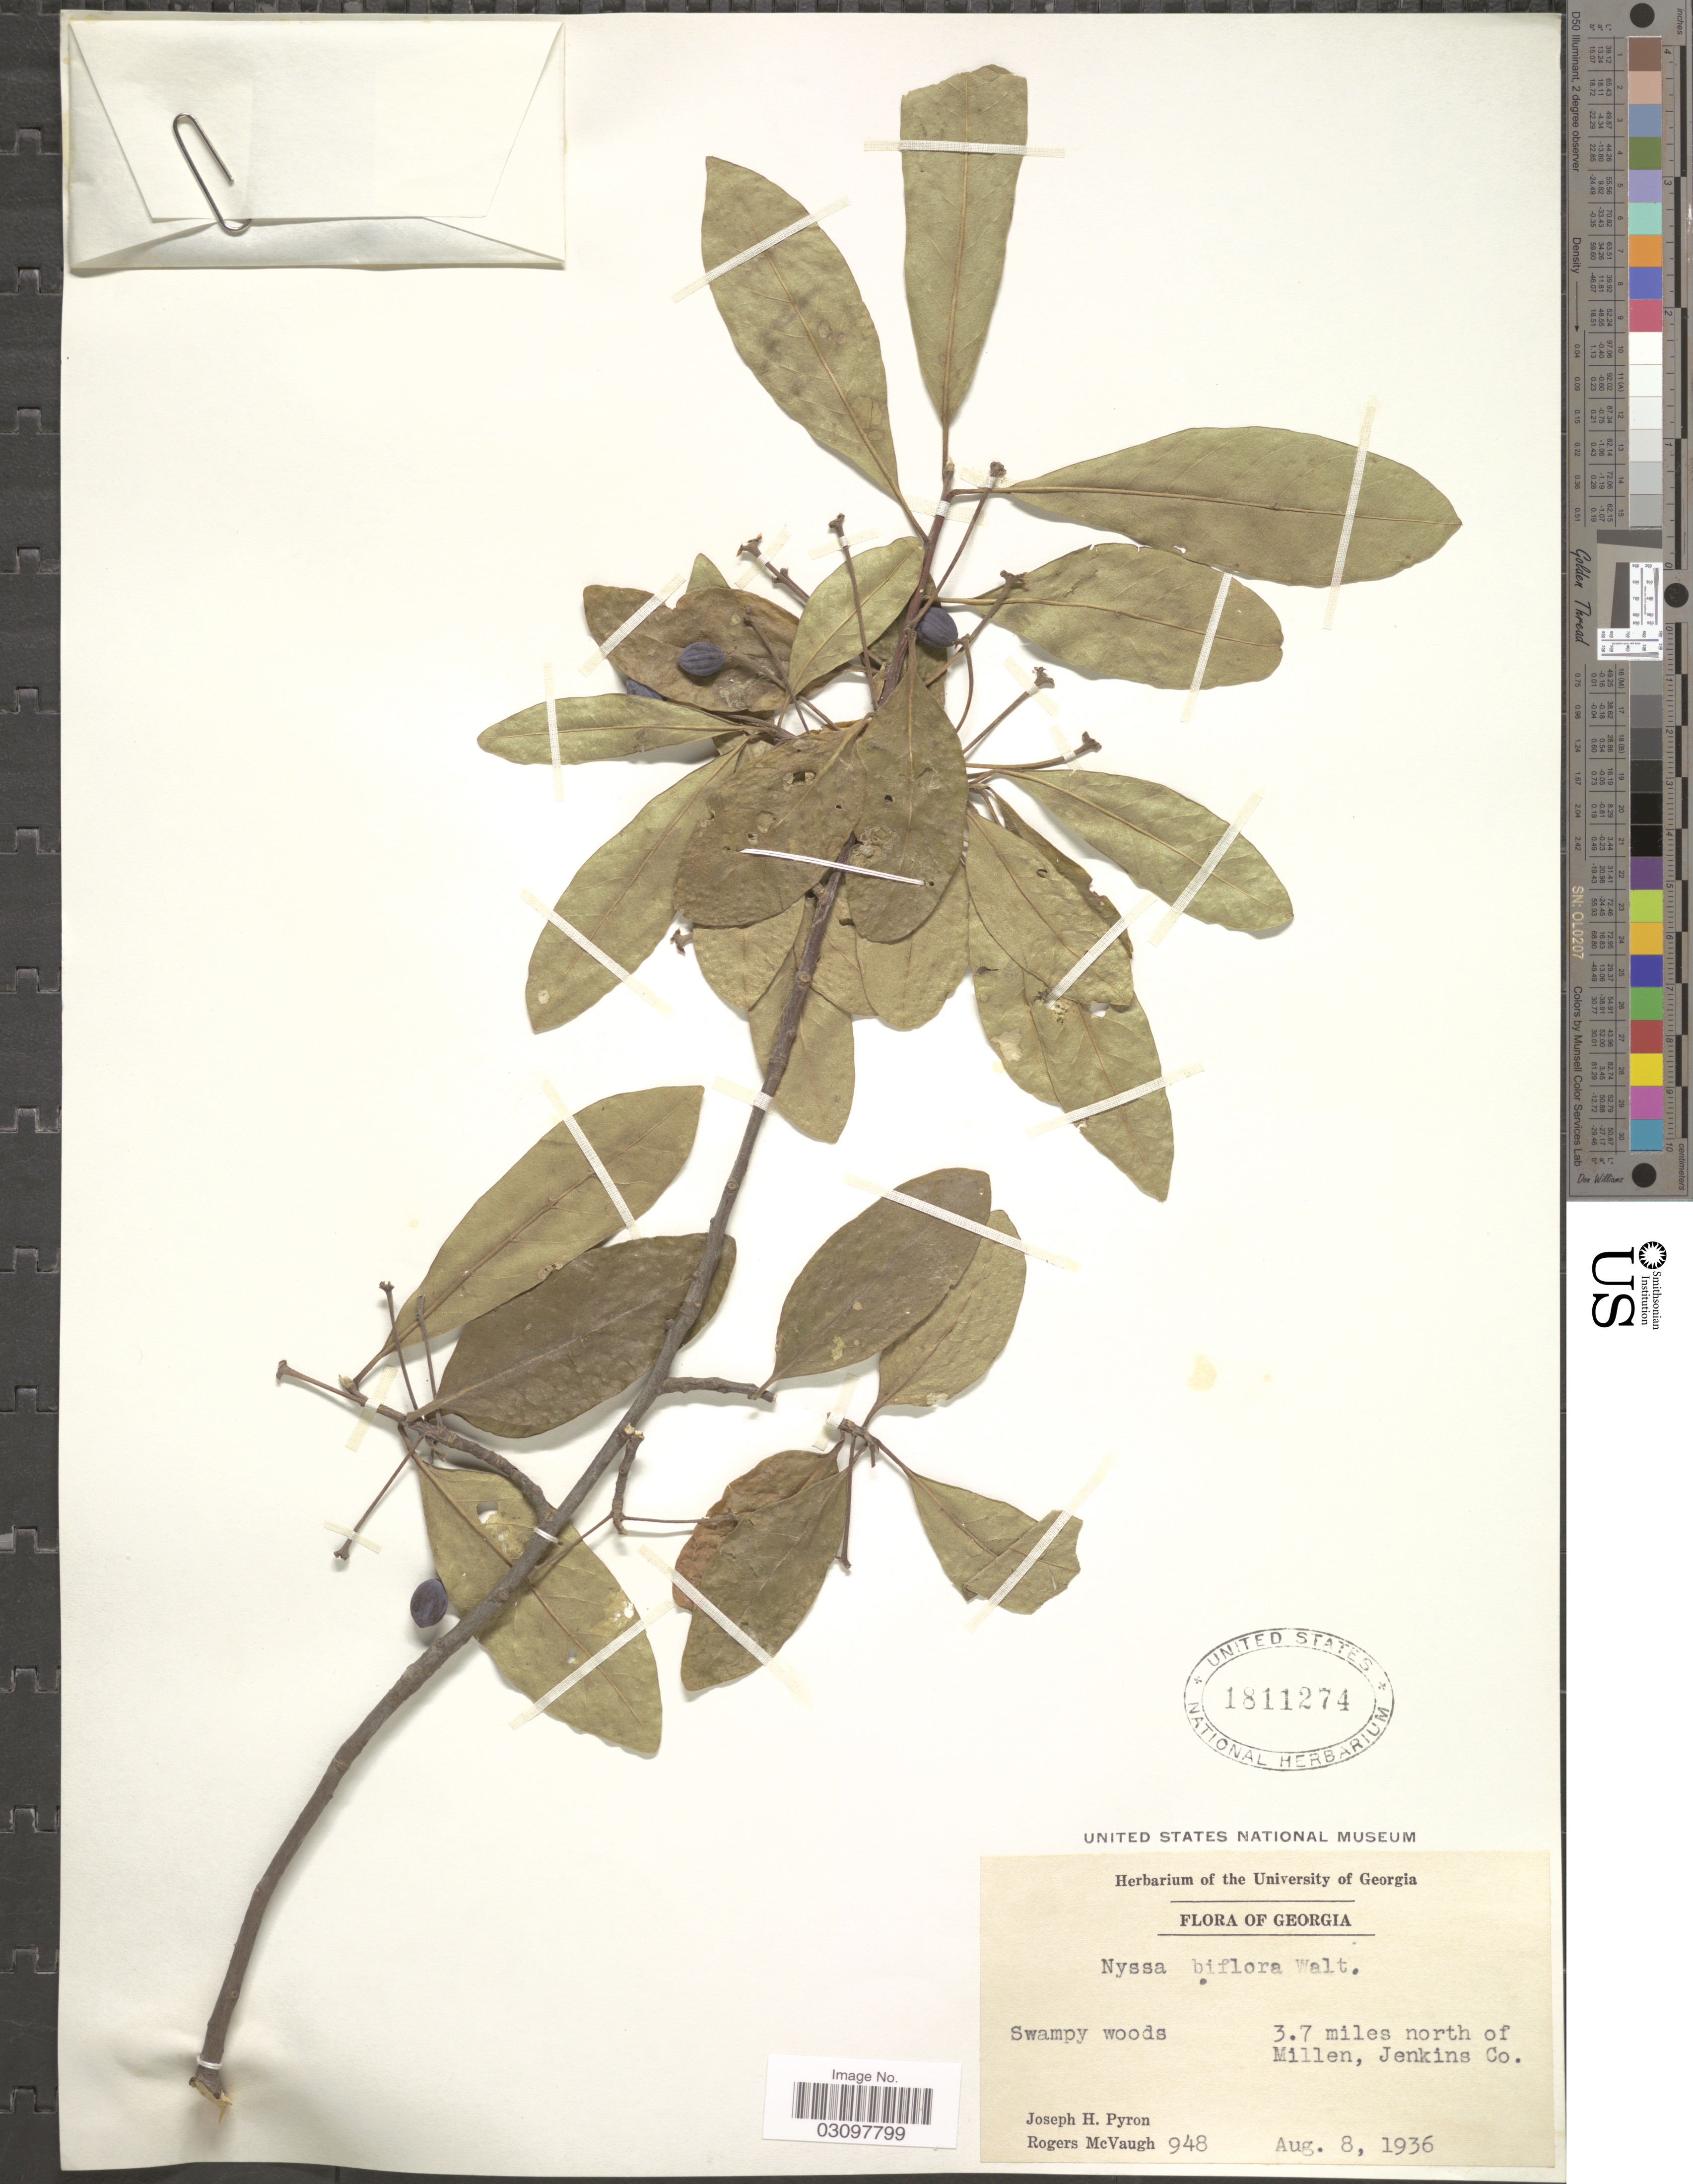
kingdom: Plantae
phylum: Tracheophyta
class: Magnoliopsida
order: Cornales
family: Nyssaceae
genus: Nyssa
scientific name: Nyssa biflora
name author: Walter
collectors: J. H. Pyron & R. McVaugh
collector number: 948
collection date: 1936-08-08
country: United States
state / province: Georgia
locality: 3.7 miles north of Millen, Jenkins Co.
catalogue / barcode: US 1811274